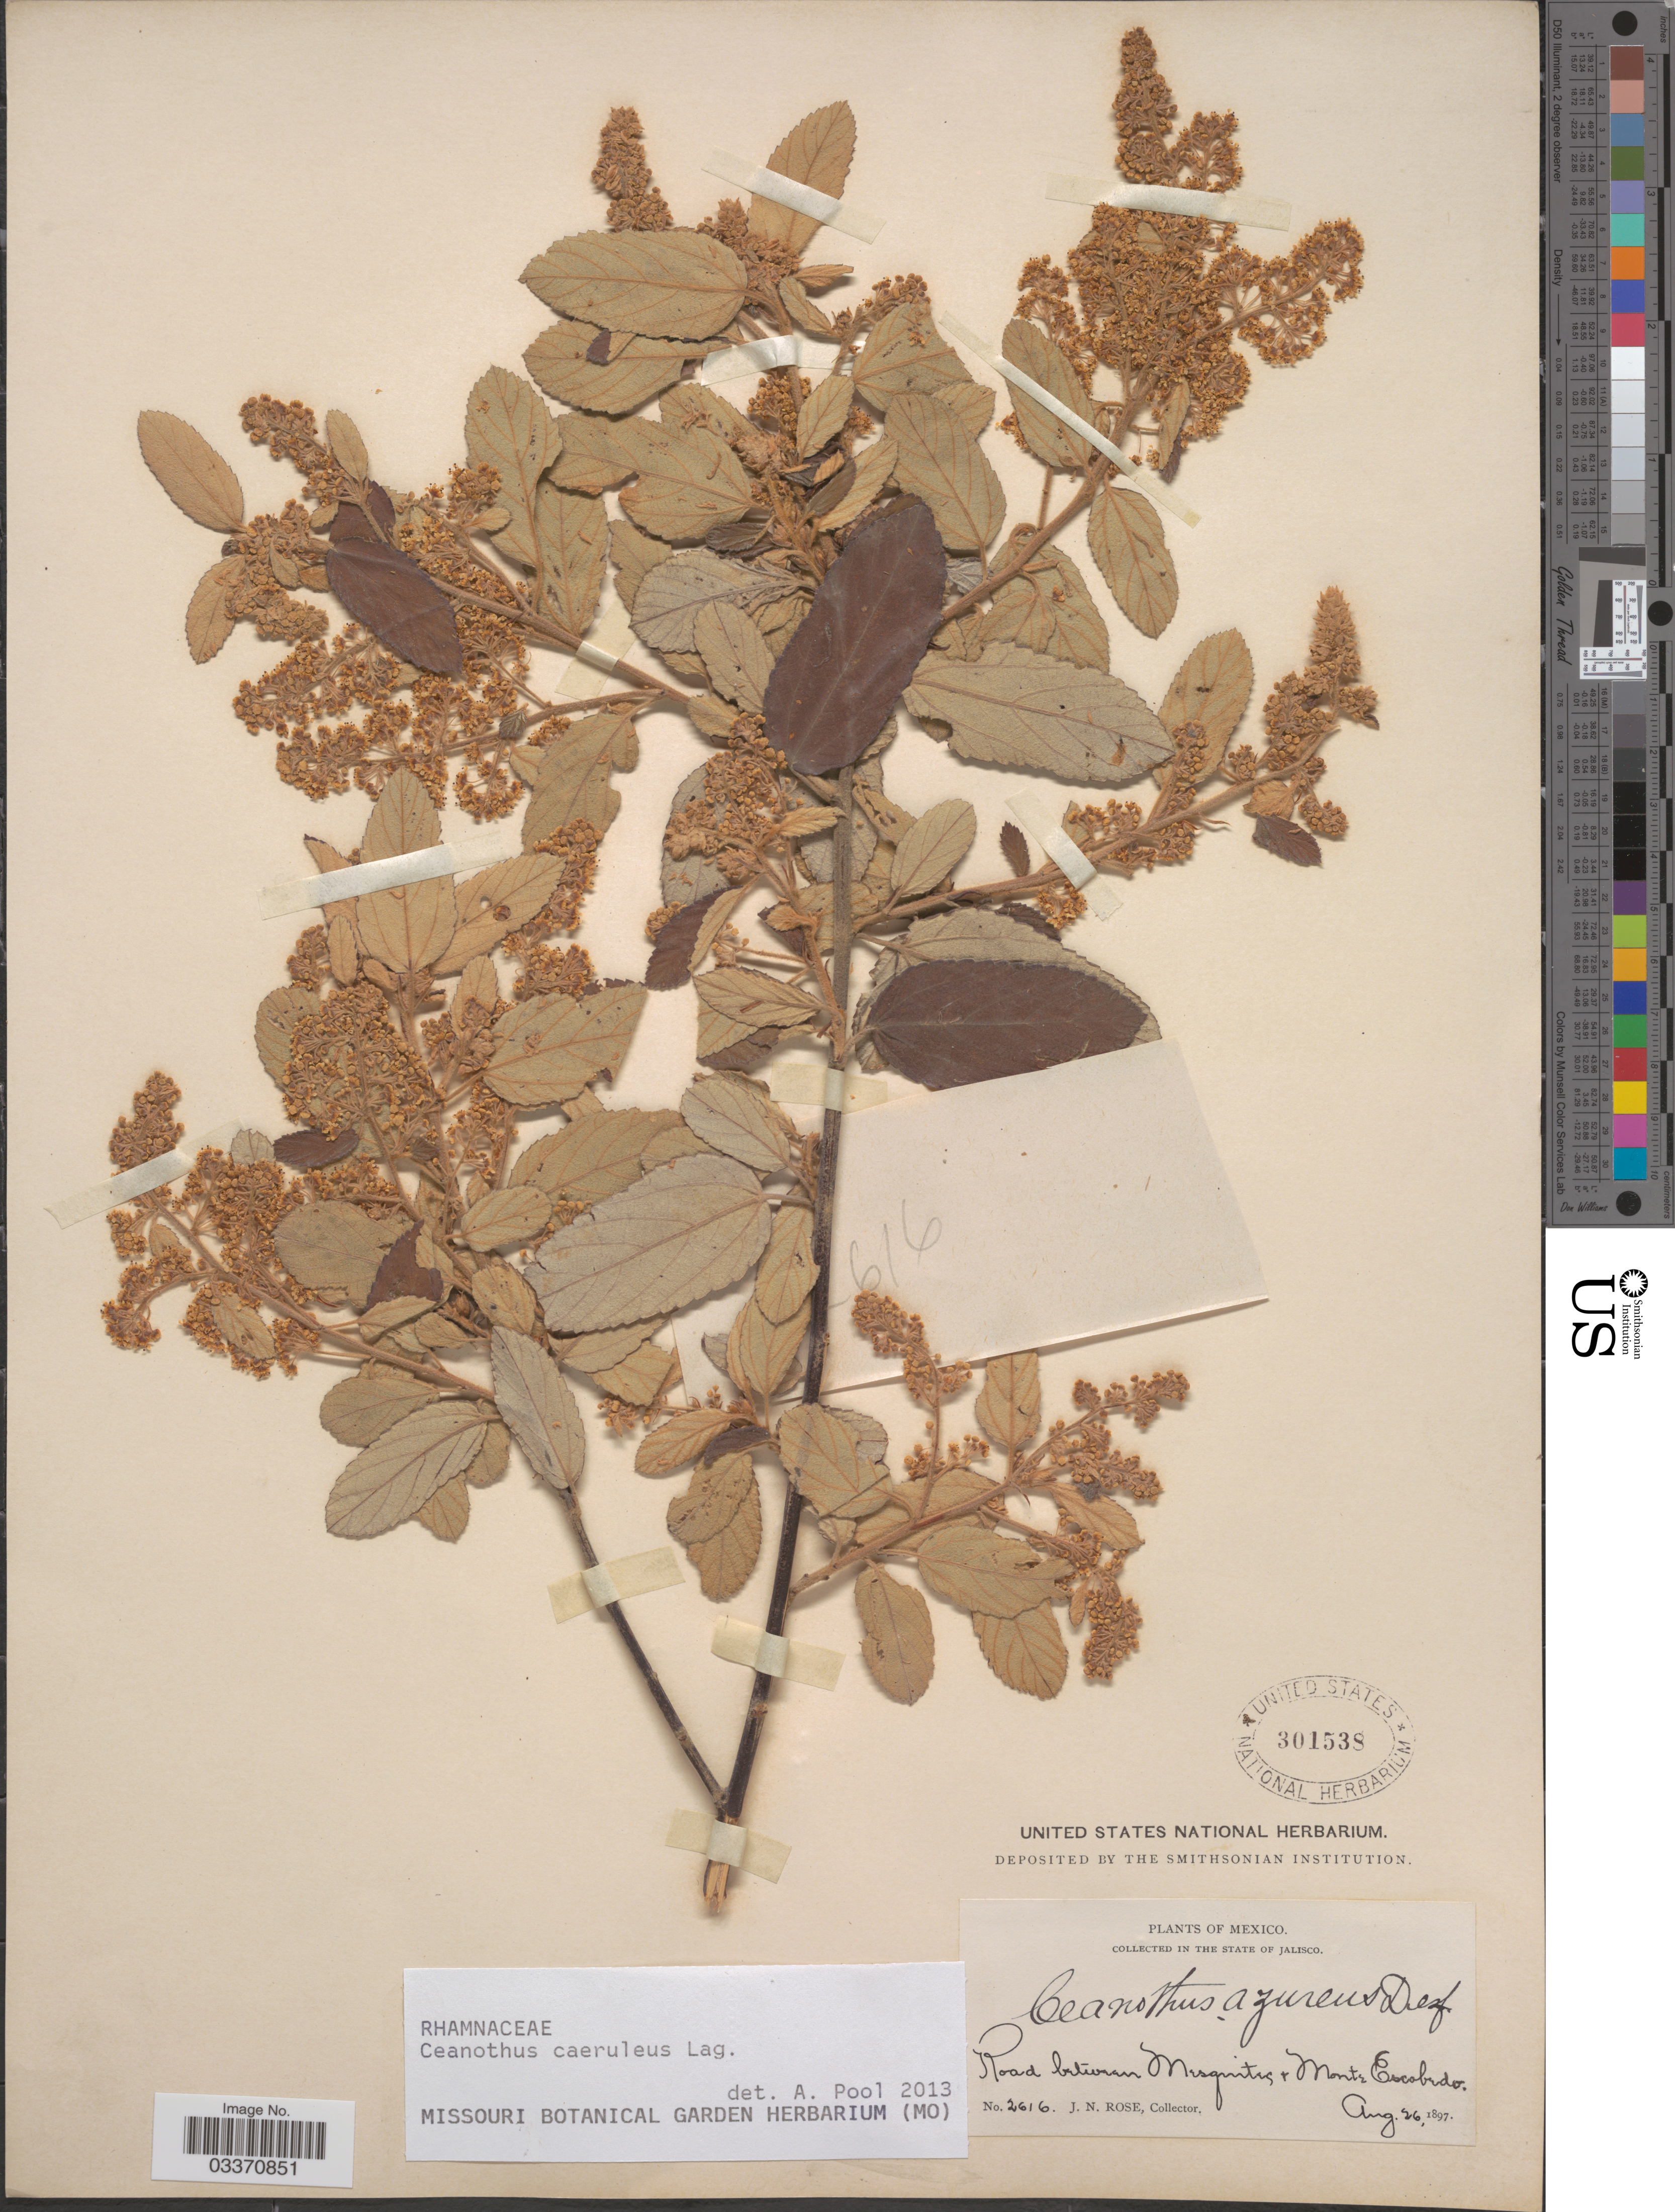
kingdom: Plantae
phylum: Tracheophyta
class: Magnoliopsida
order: Rosales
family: Rhamnaceae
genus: Ceanothus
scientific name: Ceanothus caeruleus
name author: Lag.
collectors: J. N. Rose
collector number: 2616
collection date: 1897-08-26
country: Mexico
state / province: Jalisco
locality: Road between Mesquites & Monte Escobedo.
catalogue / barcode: US 301538